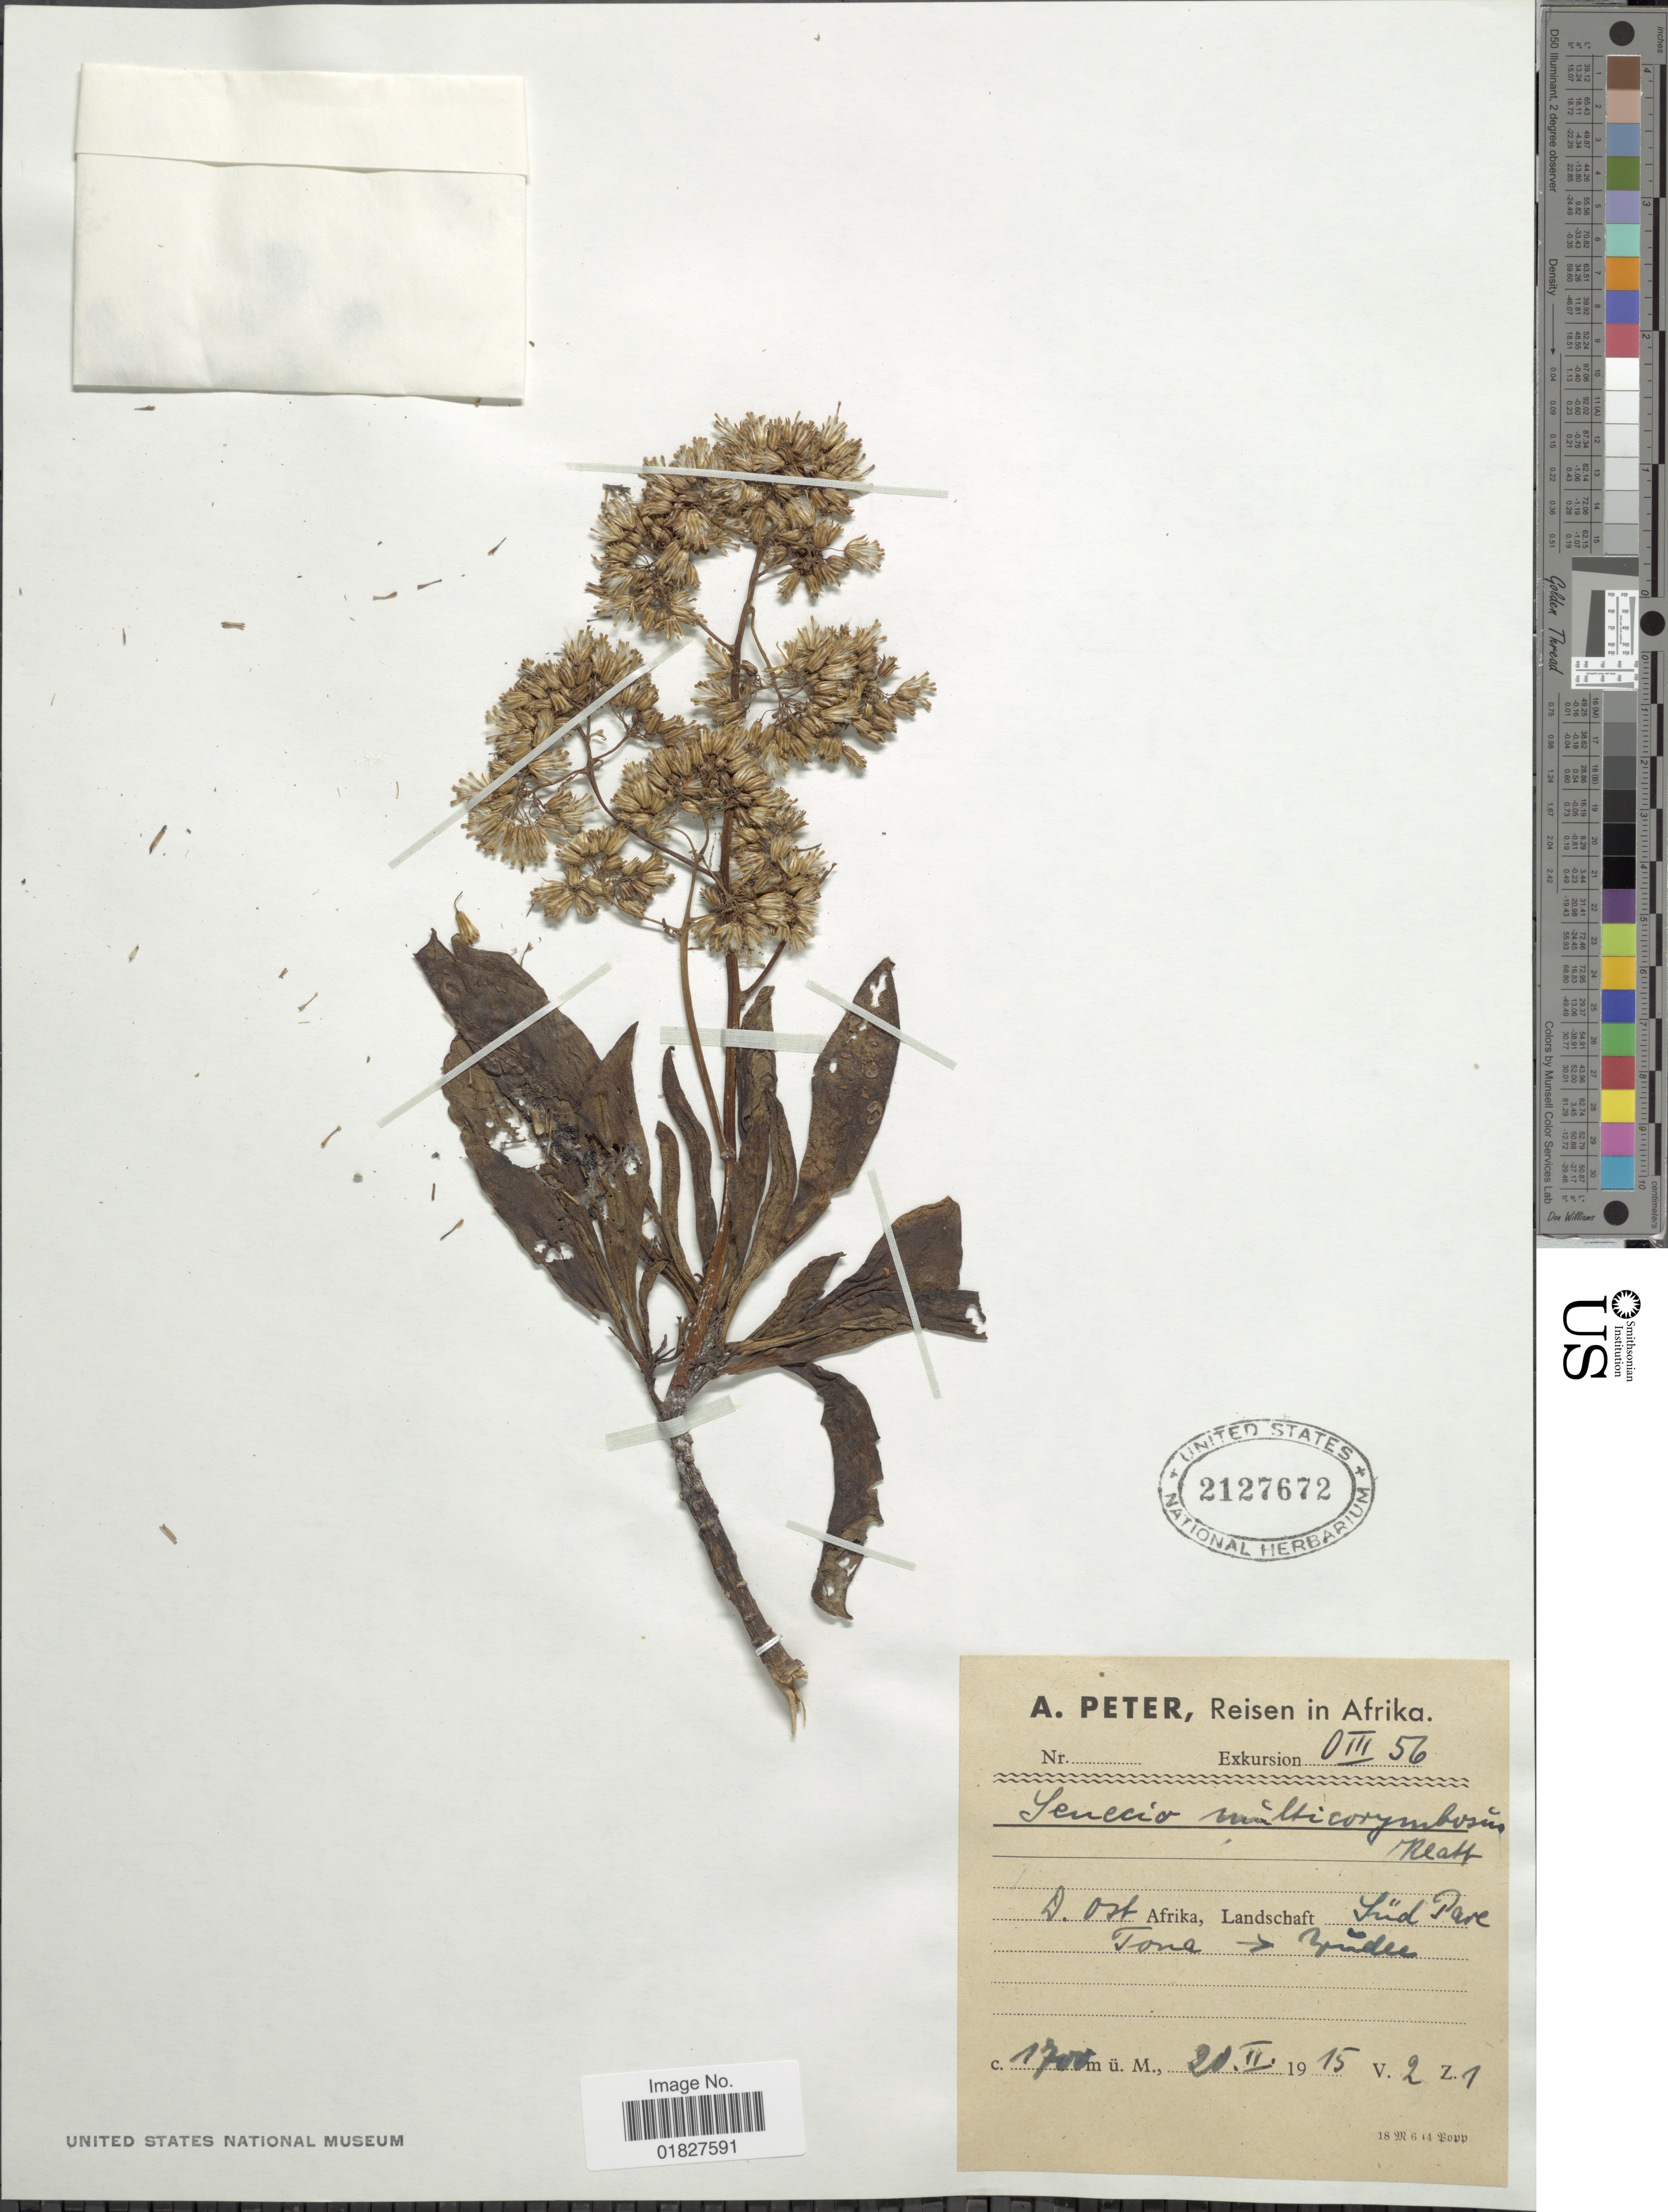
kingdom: Plantae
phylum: Tracheophyta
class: Magnoliopsida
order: Asterales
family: Asteraceae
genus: Solanecio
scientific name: Solanecio mannii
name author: (Hook. f.) C. Jeffrey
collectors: A. Peter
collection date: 1915-02-20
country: Tanzania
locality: Sud Pare, Tona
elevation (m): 1700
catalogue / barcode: US 2127672